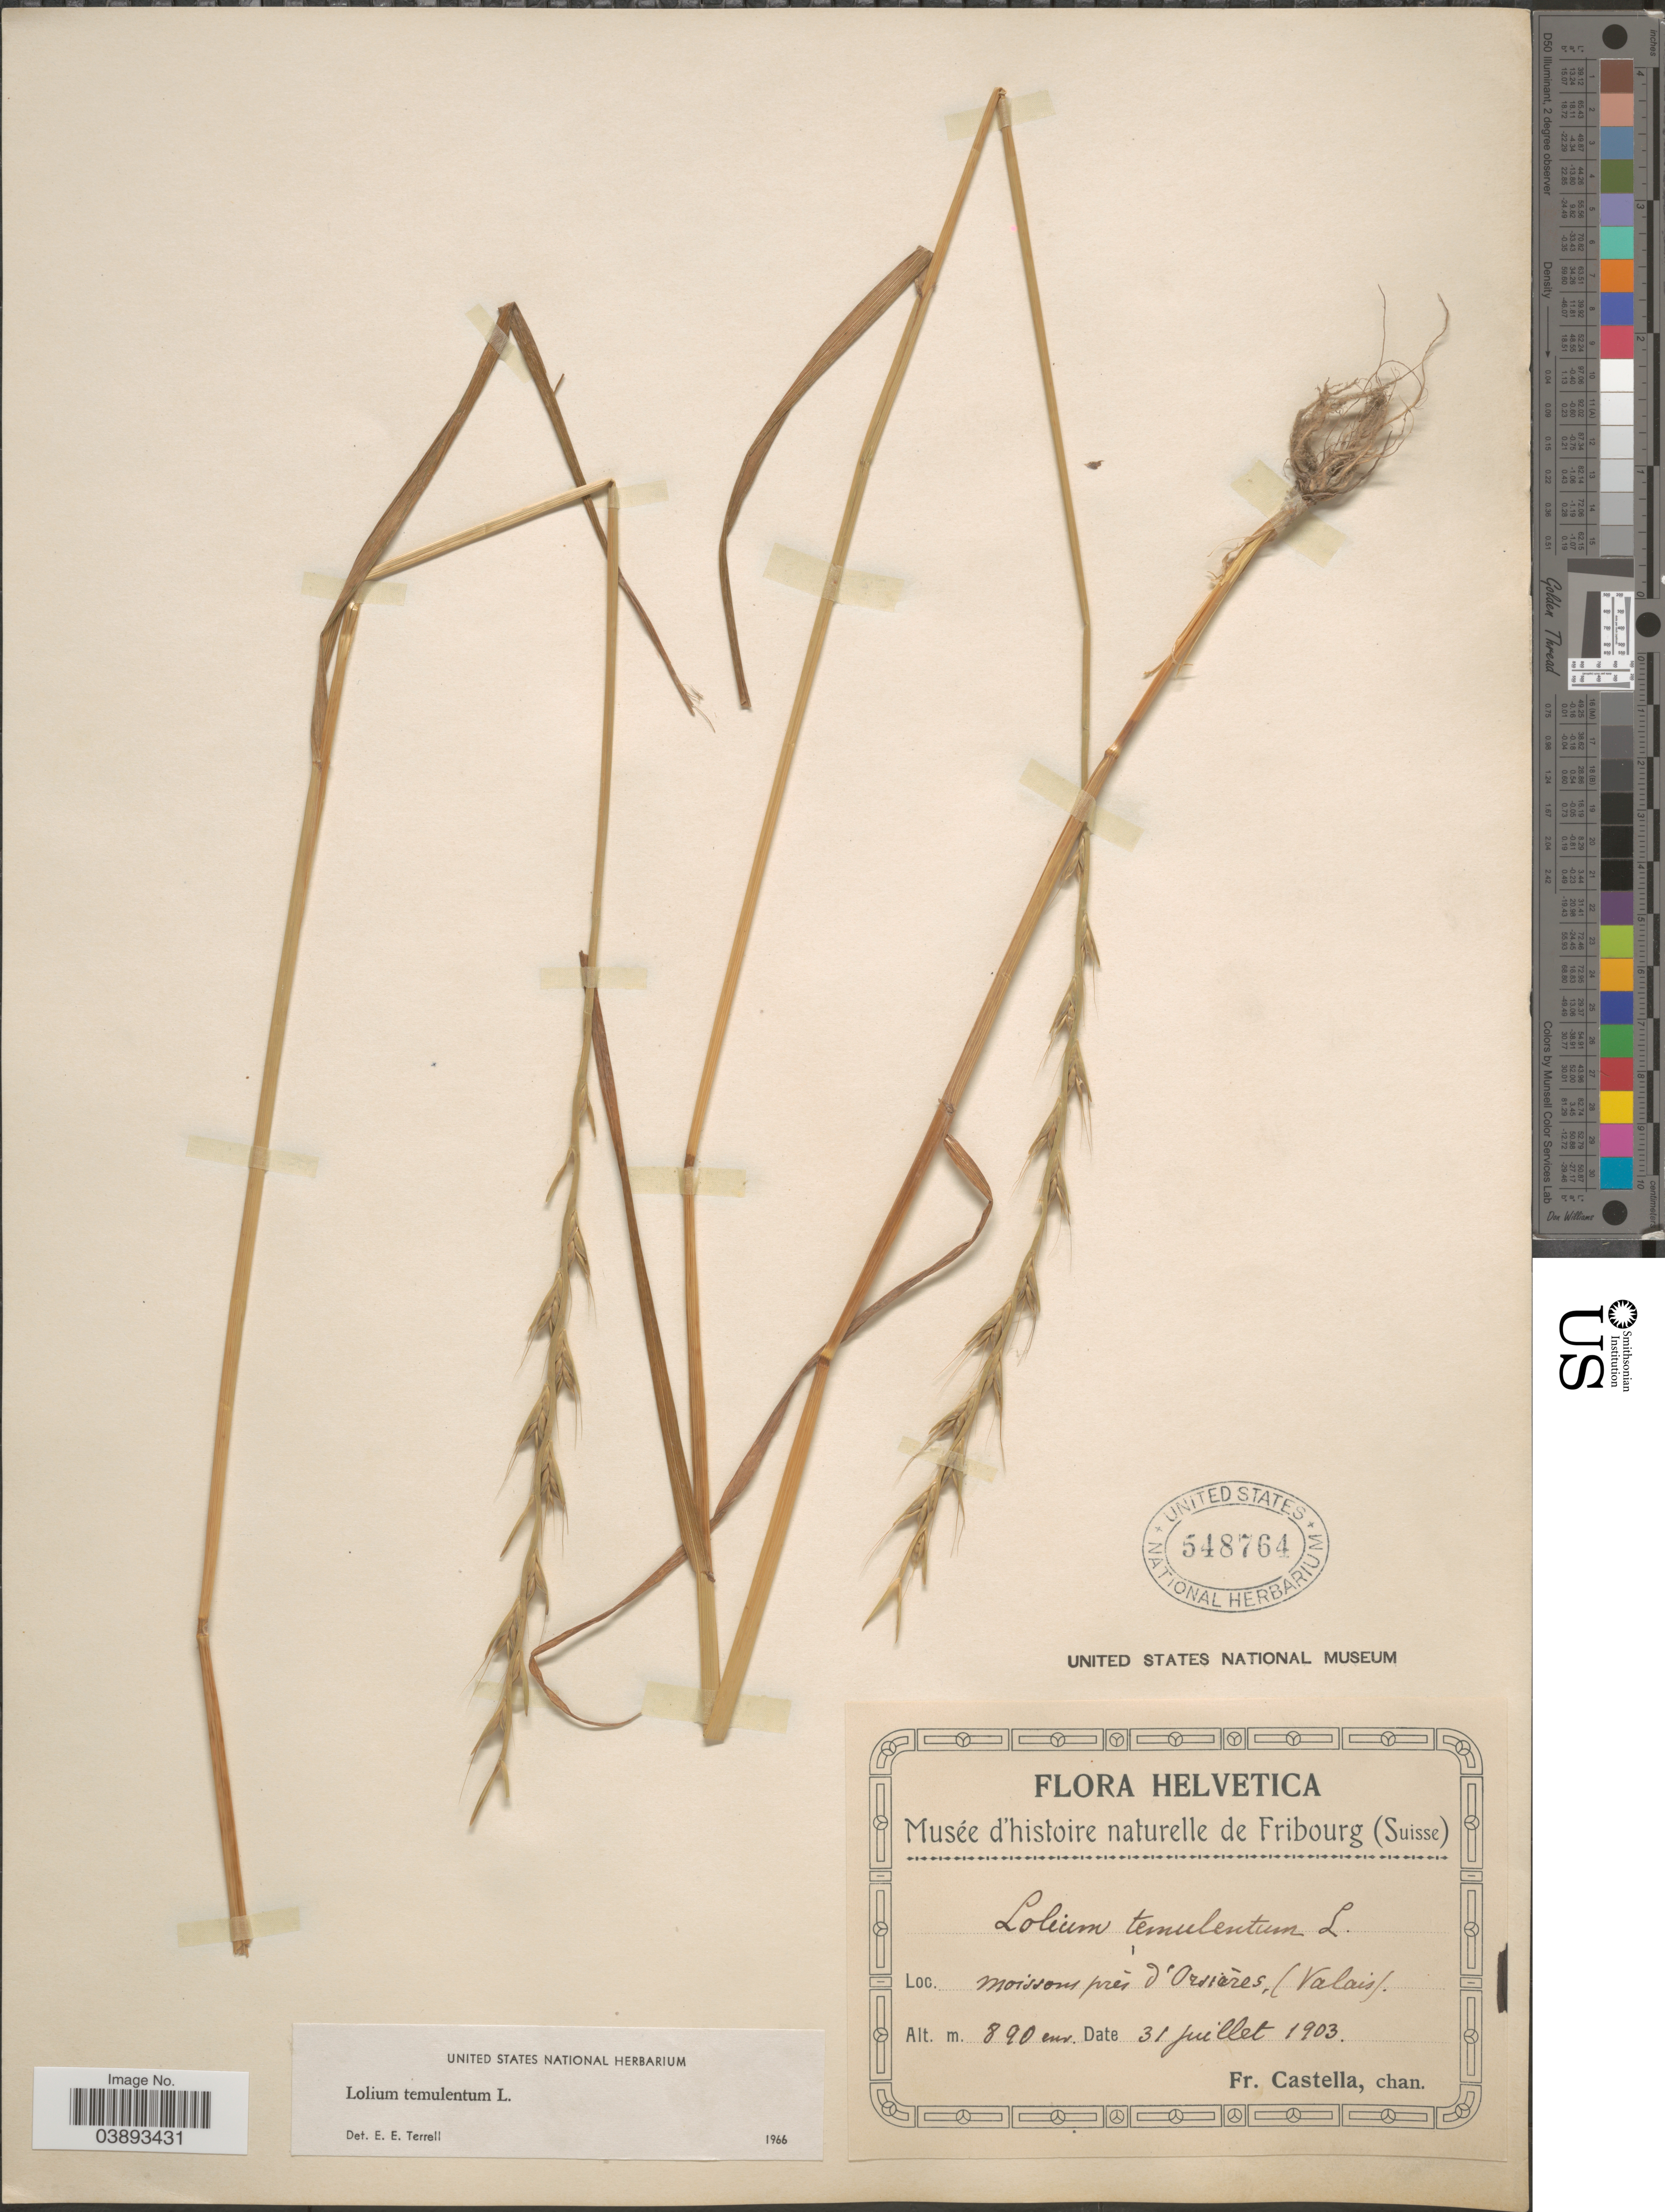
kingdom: Plantae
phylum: Tracheophyta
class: Liliopsida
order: Poales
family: Poaceae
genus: Lolium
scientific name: Lolium temulentum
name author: L.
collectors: Fr. Castella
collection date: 1903-07-31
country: Switzerland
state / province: Valais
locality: Helvetica. Moissons près d'Orsières.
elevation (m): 890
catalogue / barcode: US 548764